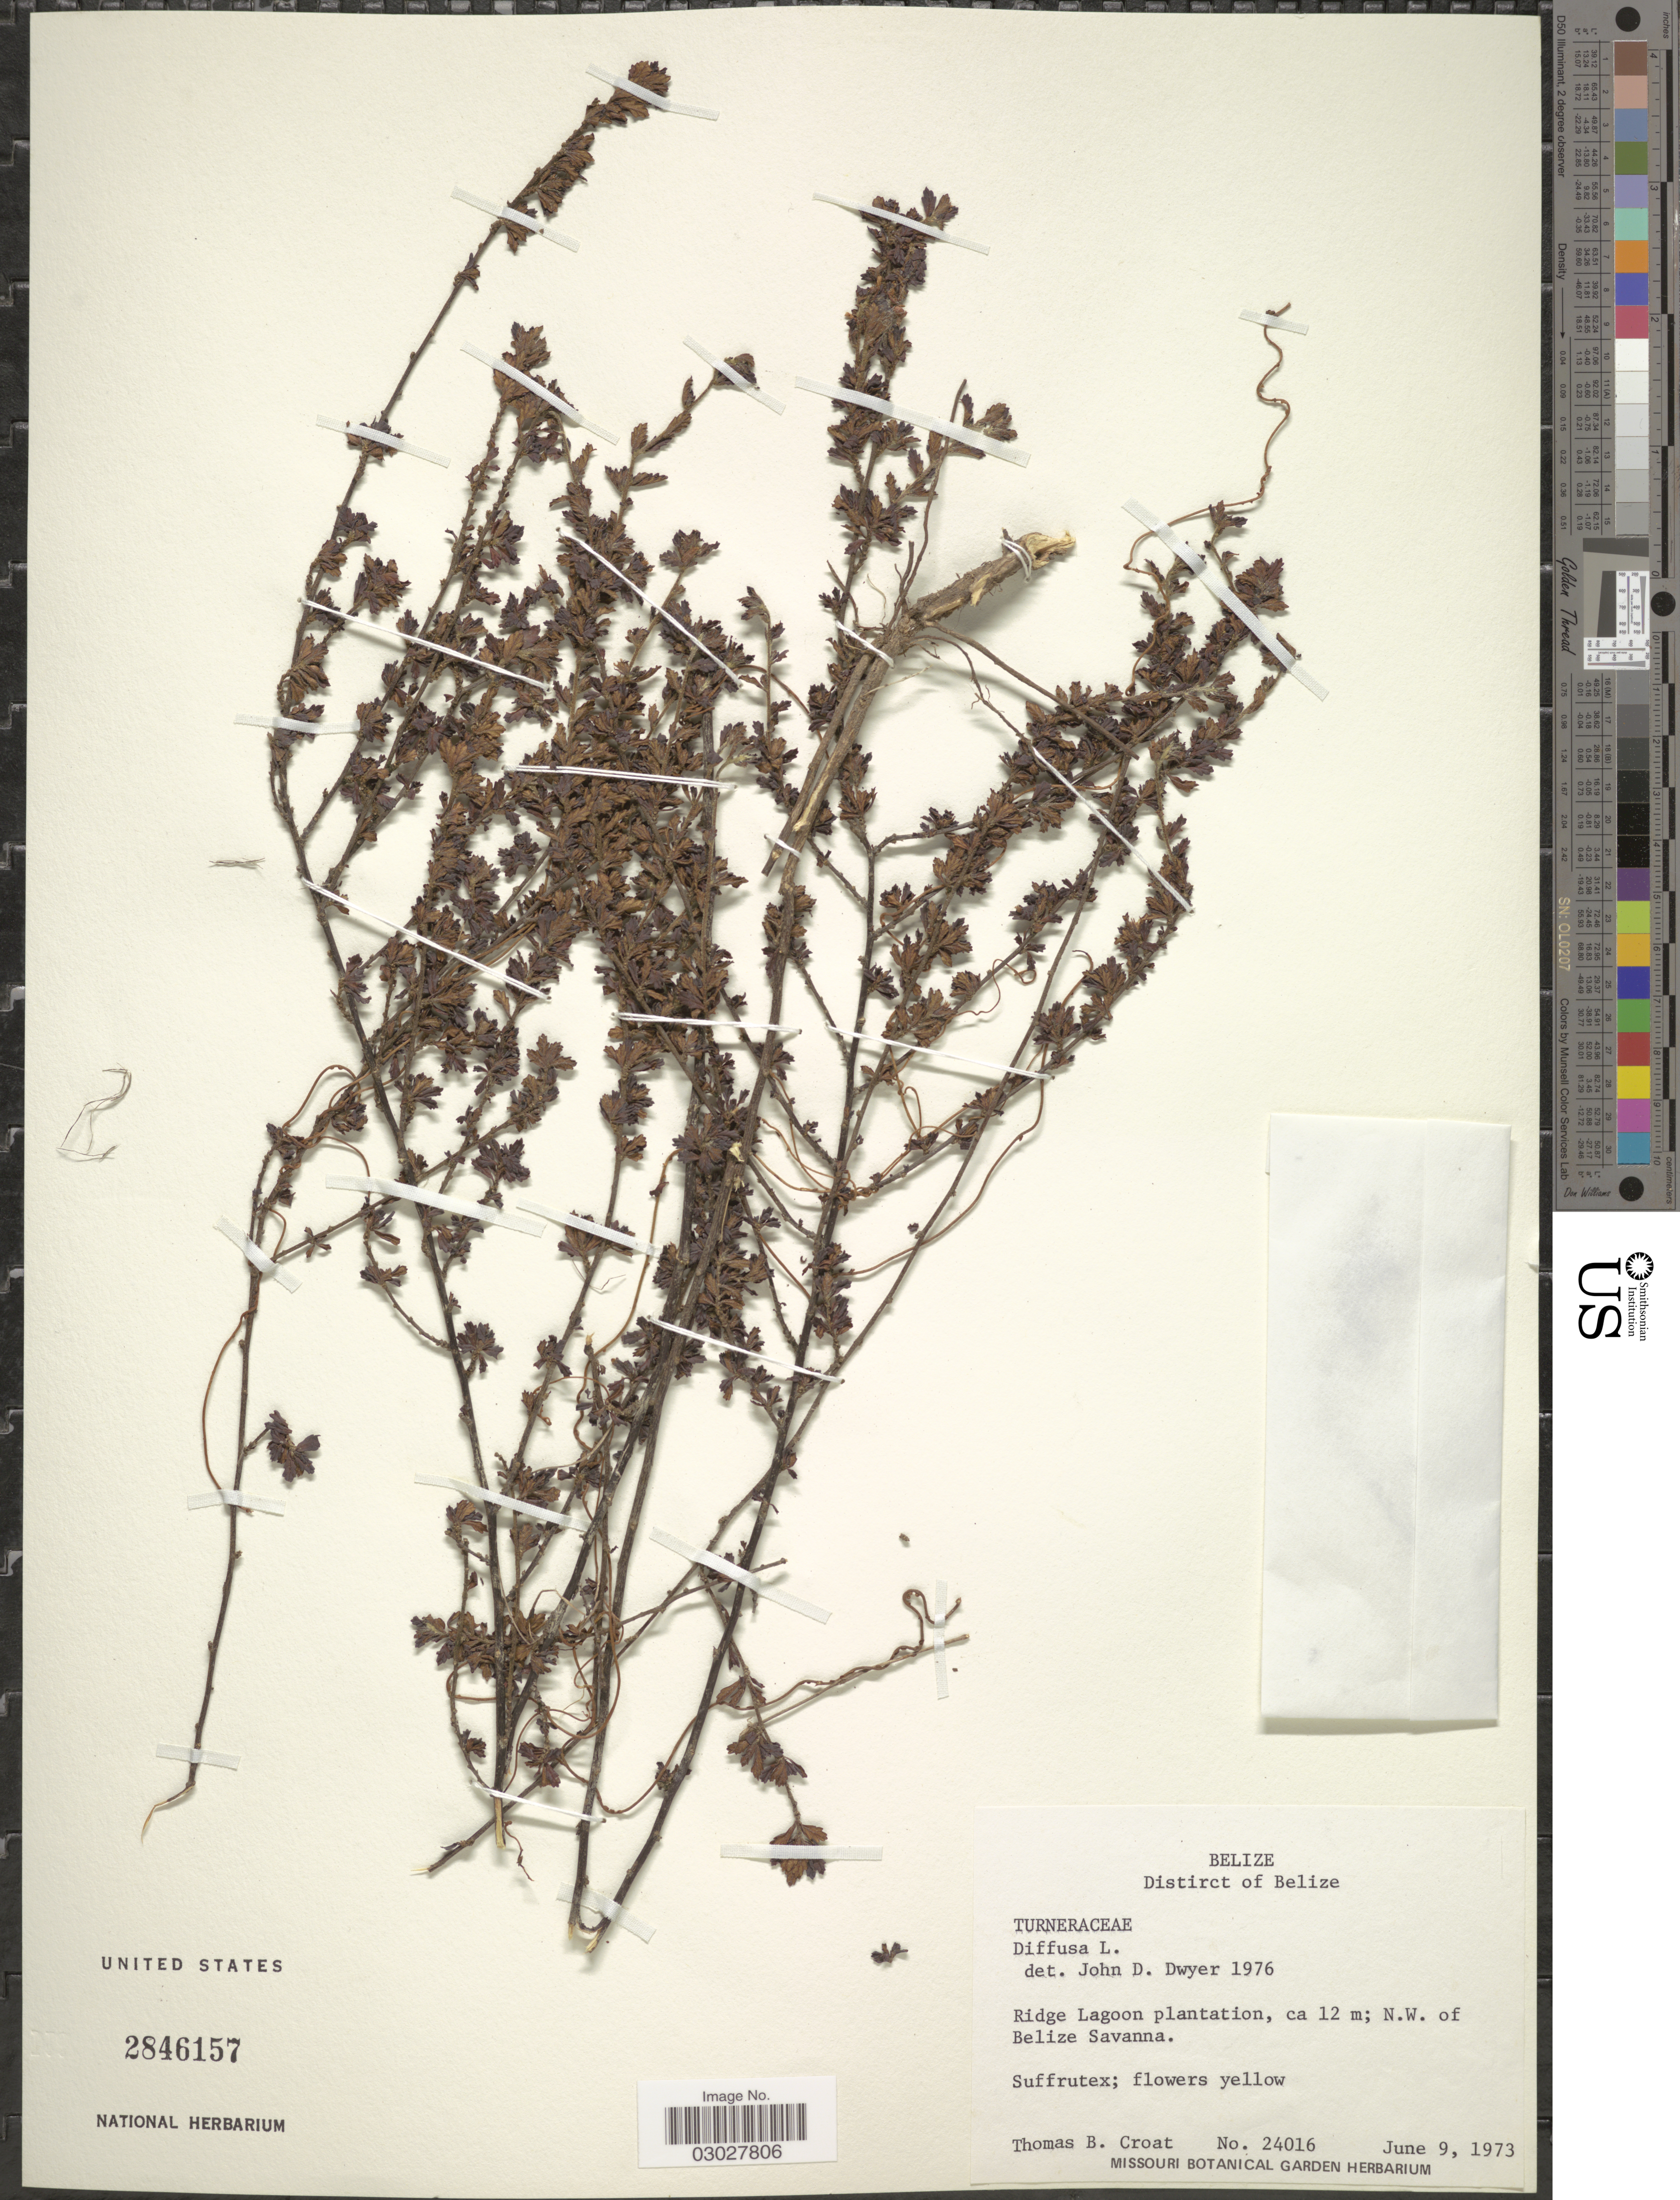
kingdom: Plantae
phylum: Tracheophyta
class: Magnoliopsida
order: Malpighiales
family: Turneraceae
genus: Turnera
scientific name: Turnera diffusa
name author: Willd. ex Schult.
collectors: T. B. Croat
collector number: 24016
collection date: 1973-06-09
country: Belize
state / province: Belize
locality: District of Belize. Ridge Lagoon plantation, ca 12 m; .W. of Belize Savanna.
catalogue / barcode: US 2846157